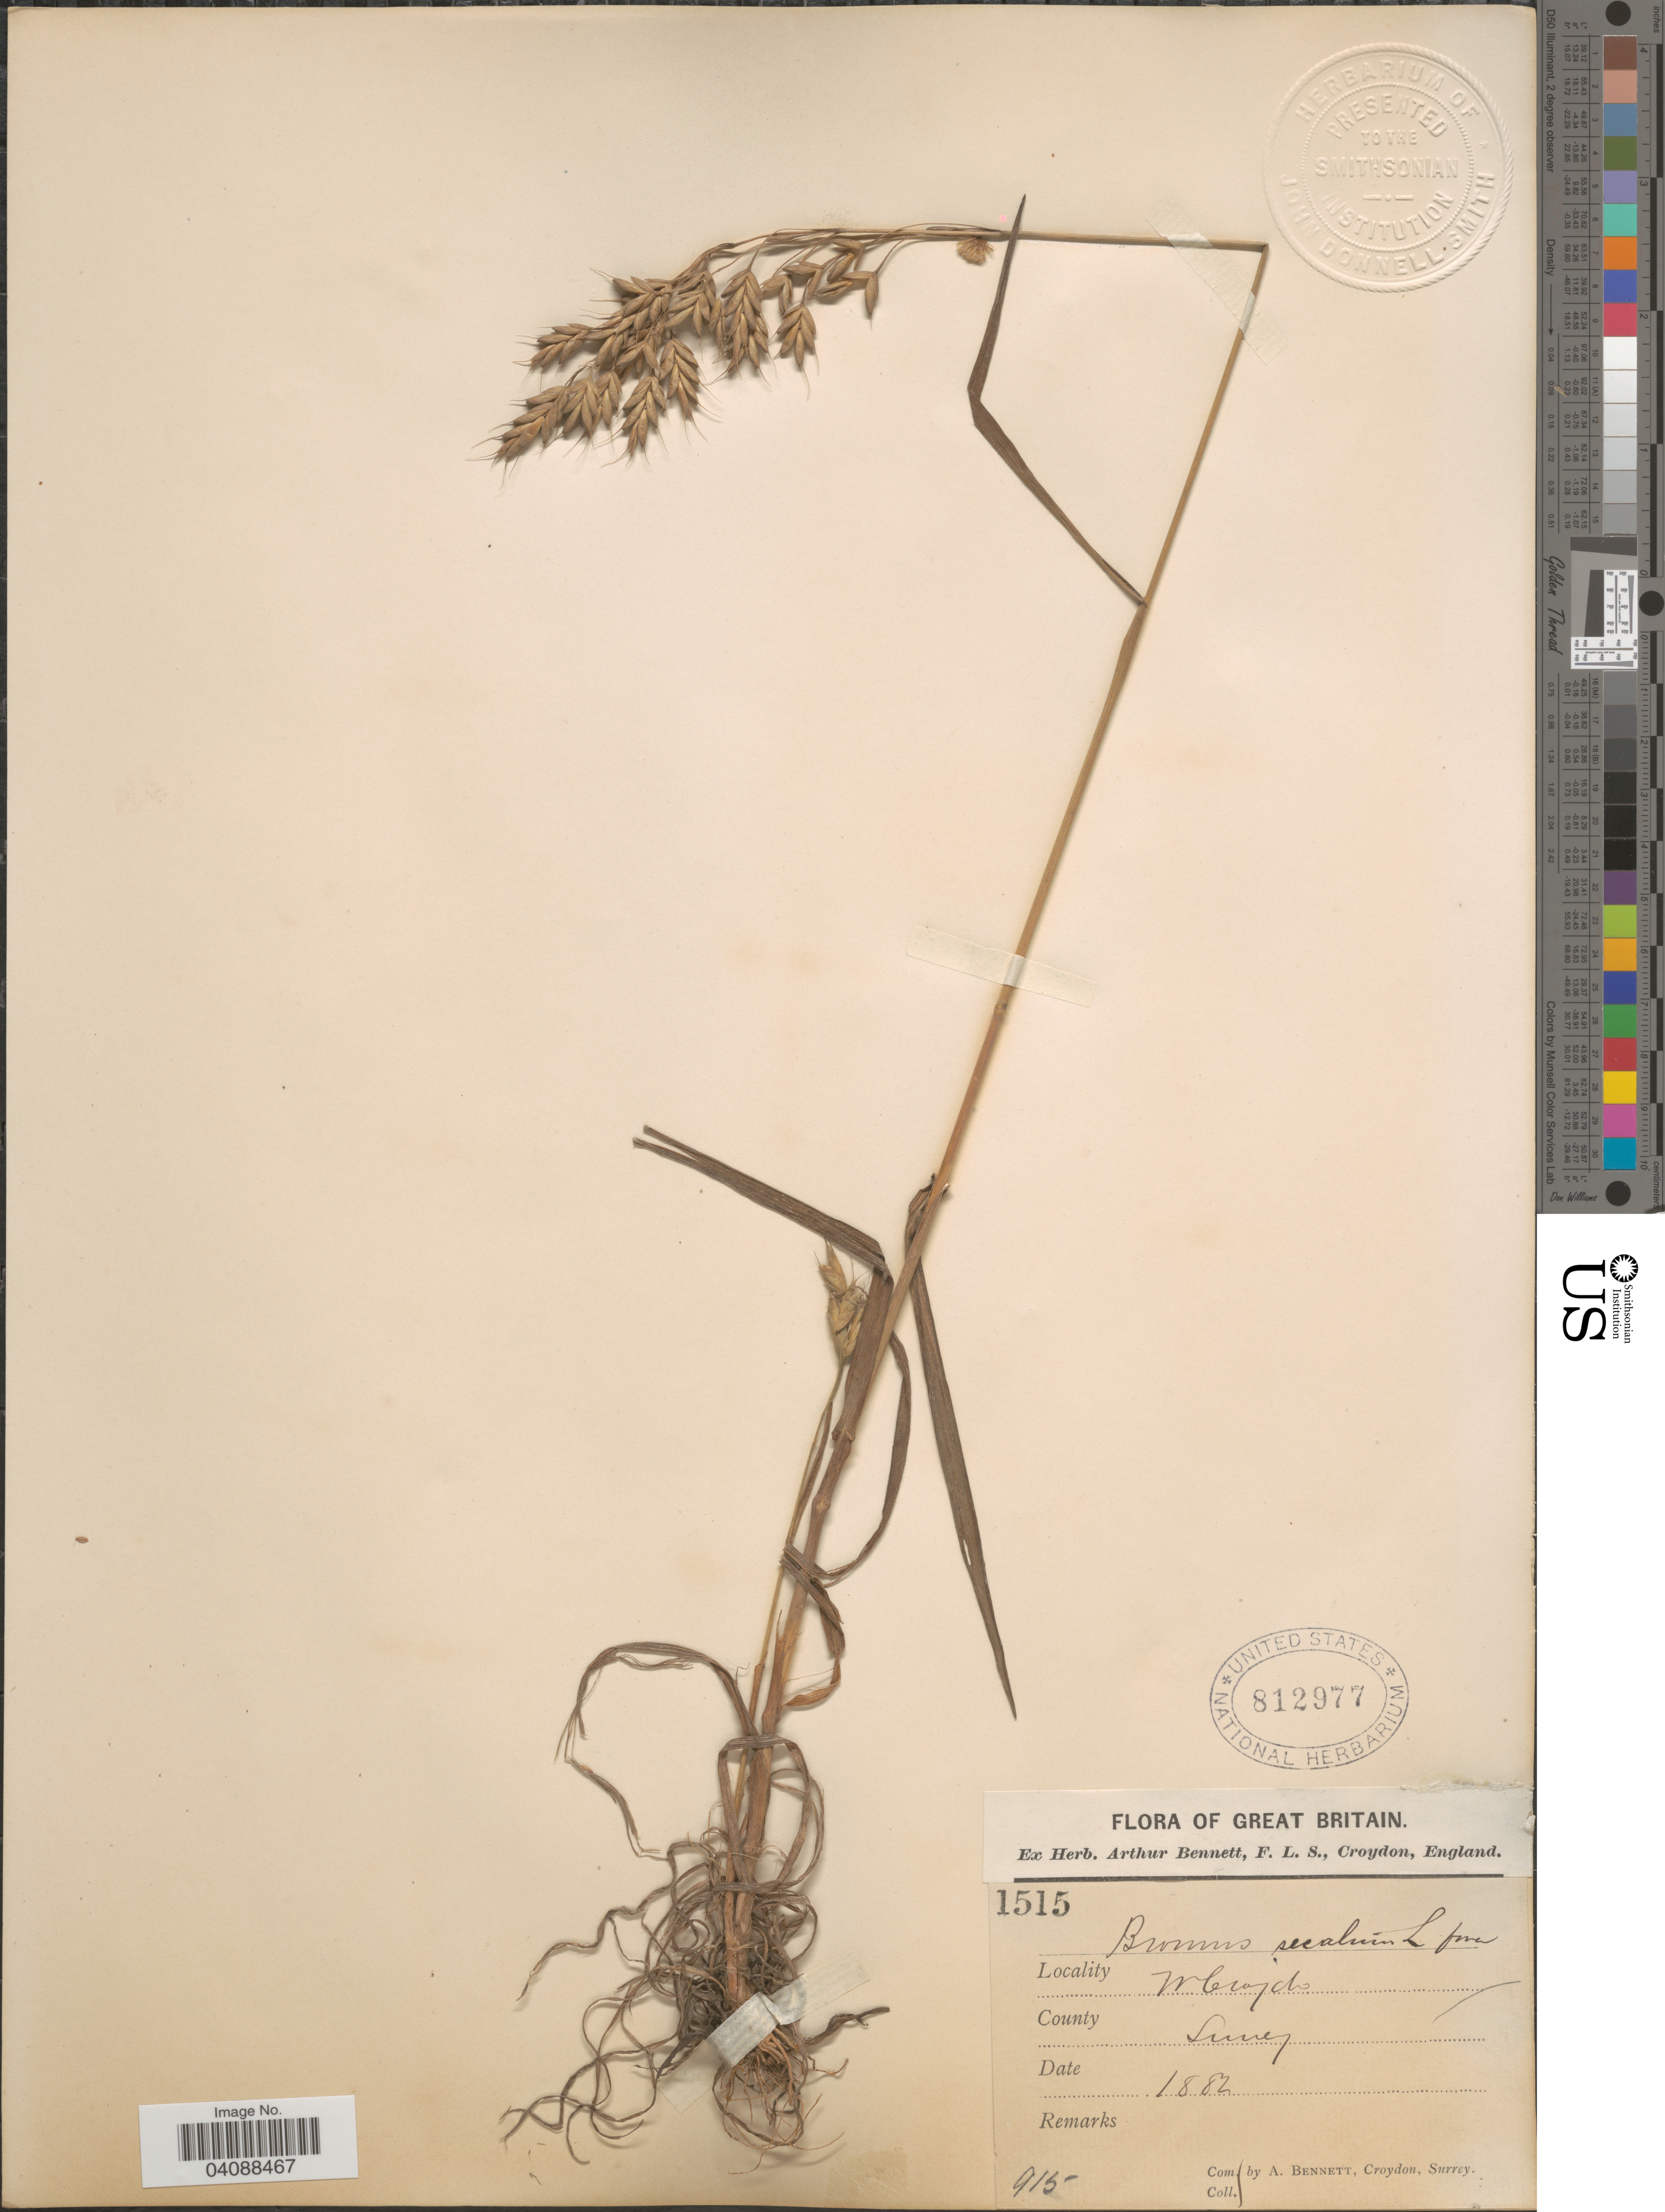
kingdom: Plantae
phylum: Tracheophyta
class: Liliopsida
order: Poales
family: Poaceae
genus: Bromus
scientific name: Bromus secalinus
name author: L.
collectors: A. Bennett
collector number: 915/1515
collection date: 1882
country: United Kingdom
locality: Great Britain. W Croydon. County Surrey.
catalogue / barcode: US 812977